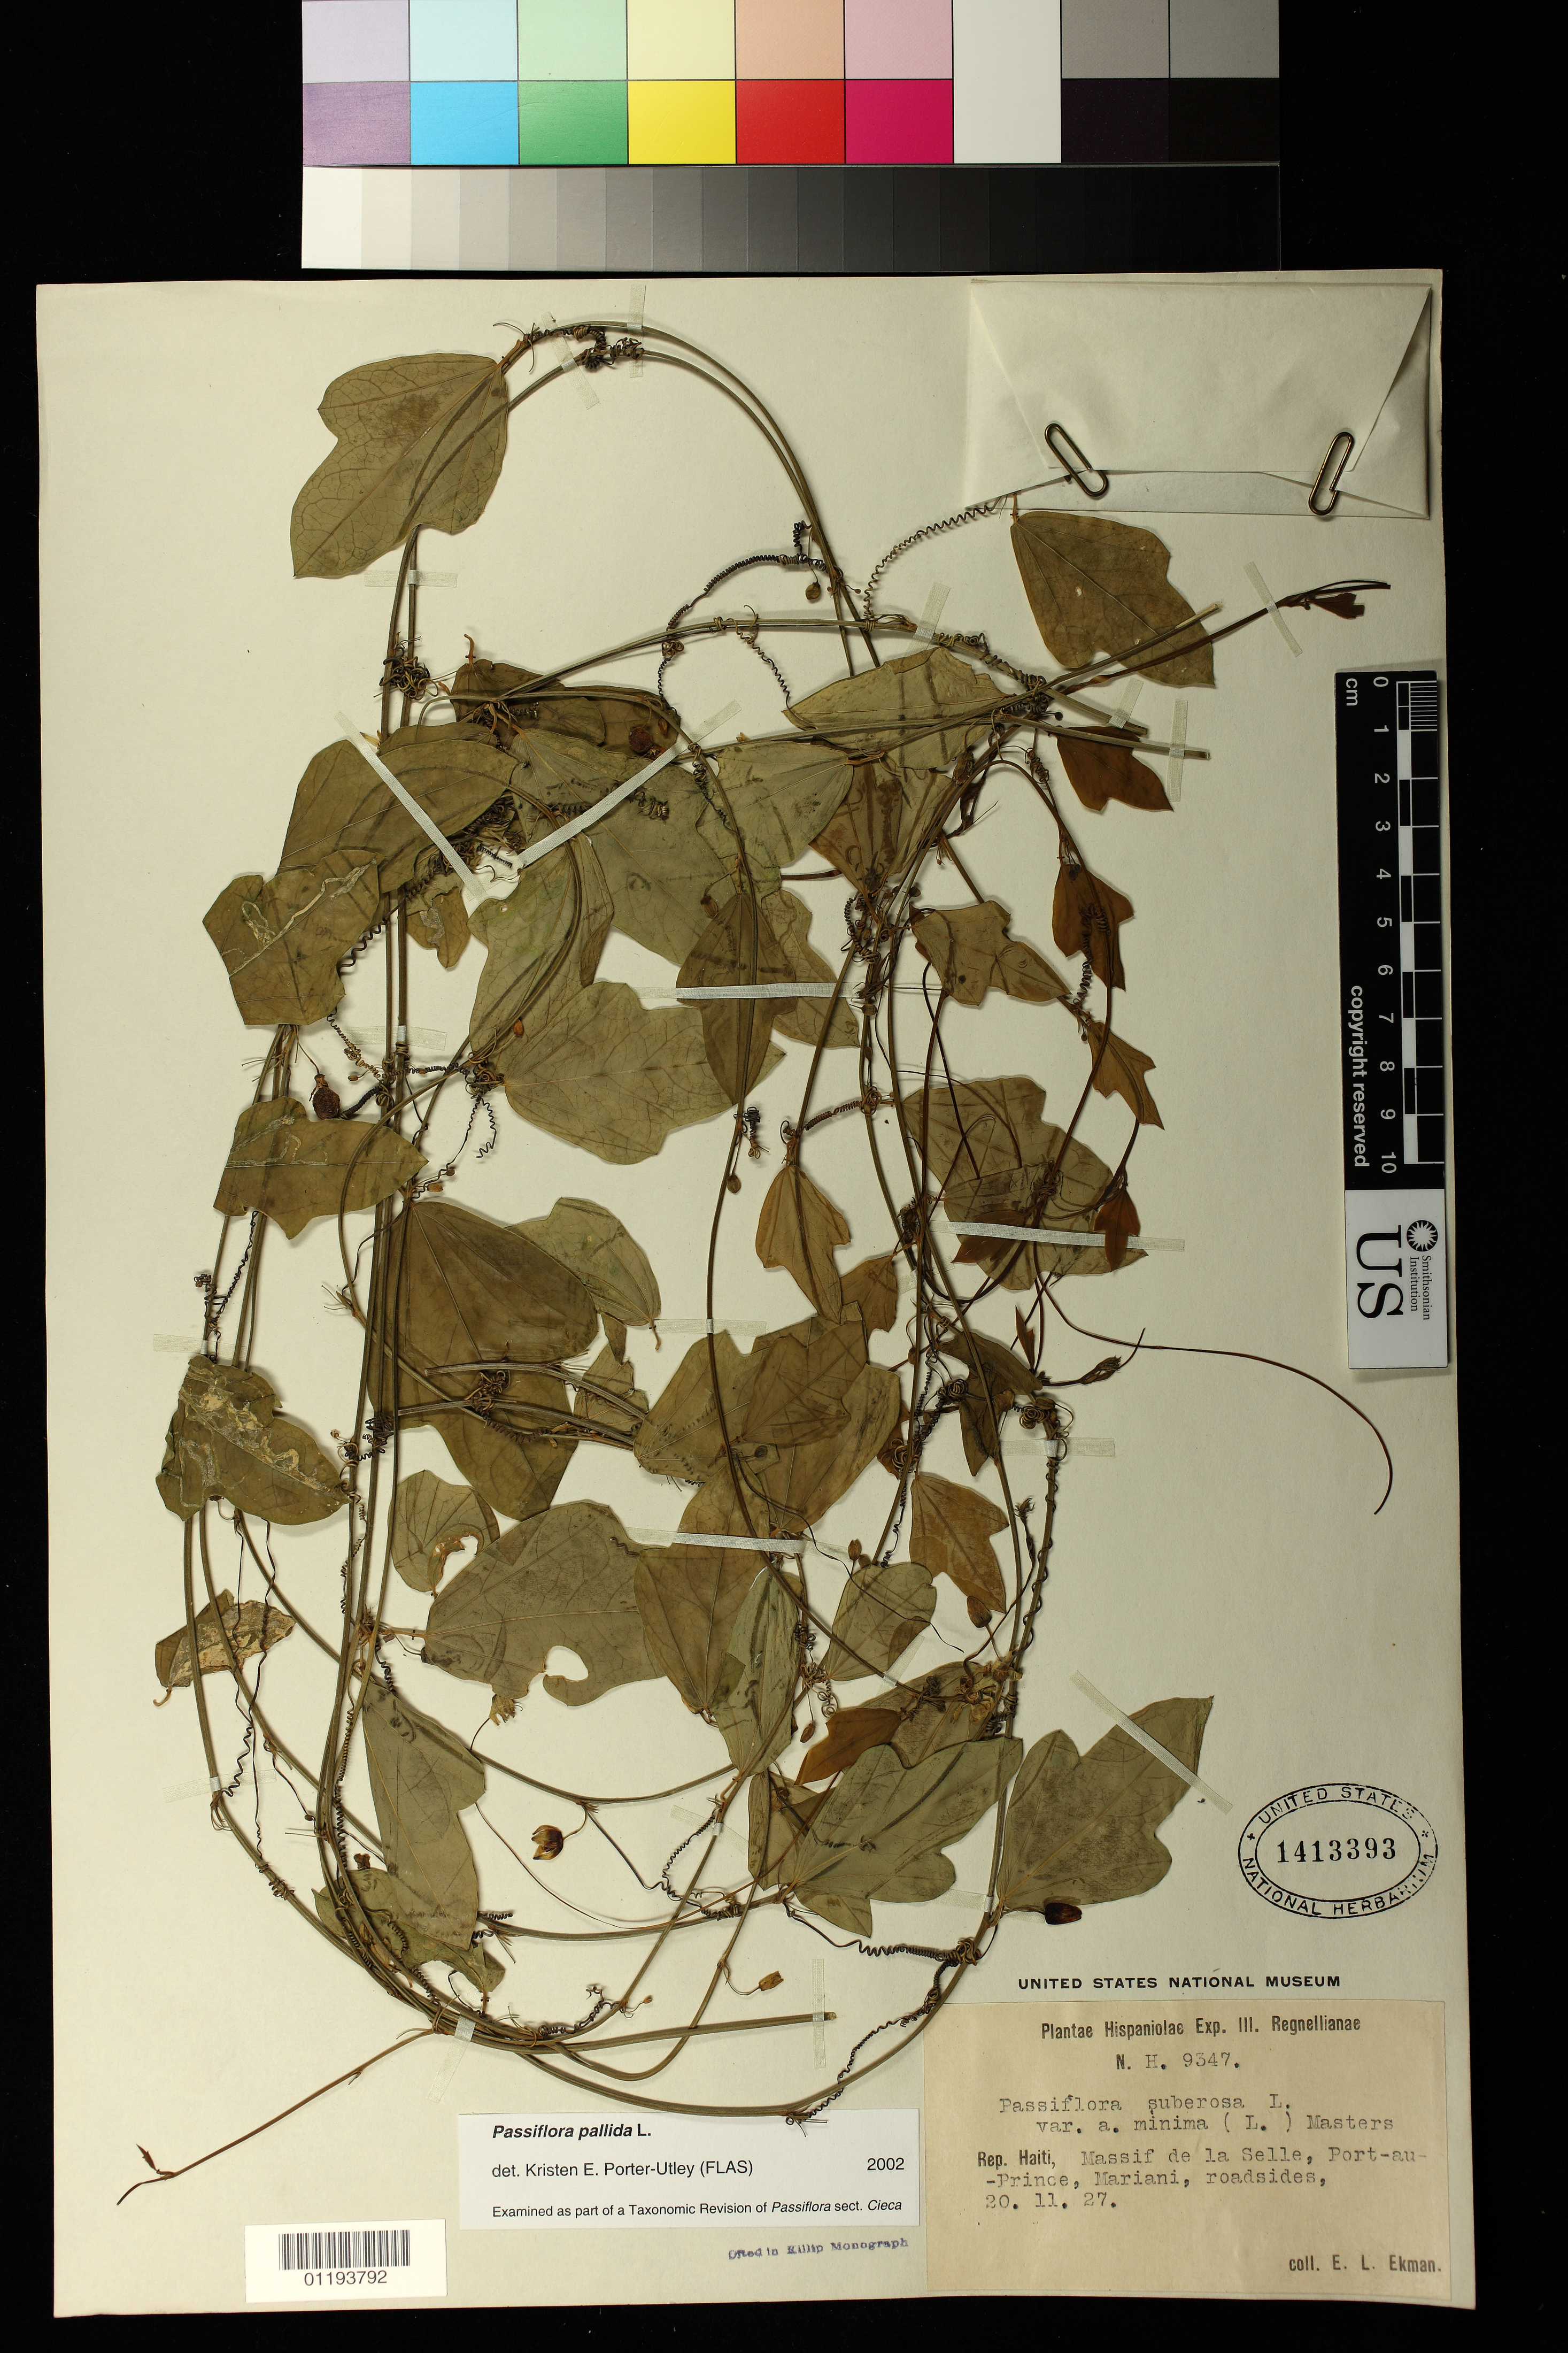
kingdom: Plantae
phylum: Tracheophyta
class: Magnoliopsida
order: Malpighiales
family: Passifloraceae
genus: Passiflora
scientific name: Passiflora pallida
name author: L.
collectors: E. L. Ekman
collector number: H9347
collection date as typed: Nov 20 1927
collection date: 1927-11-20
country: Haiti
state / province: Sud-Est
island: Hispaniola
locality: Massif de la Selle, Port-au-Prince, Mariani, roadsides.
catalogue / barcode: US 1413393